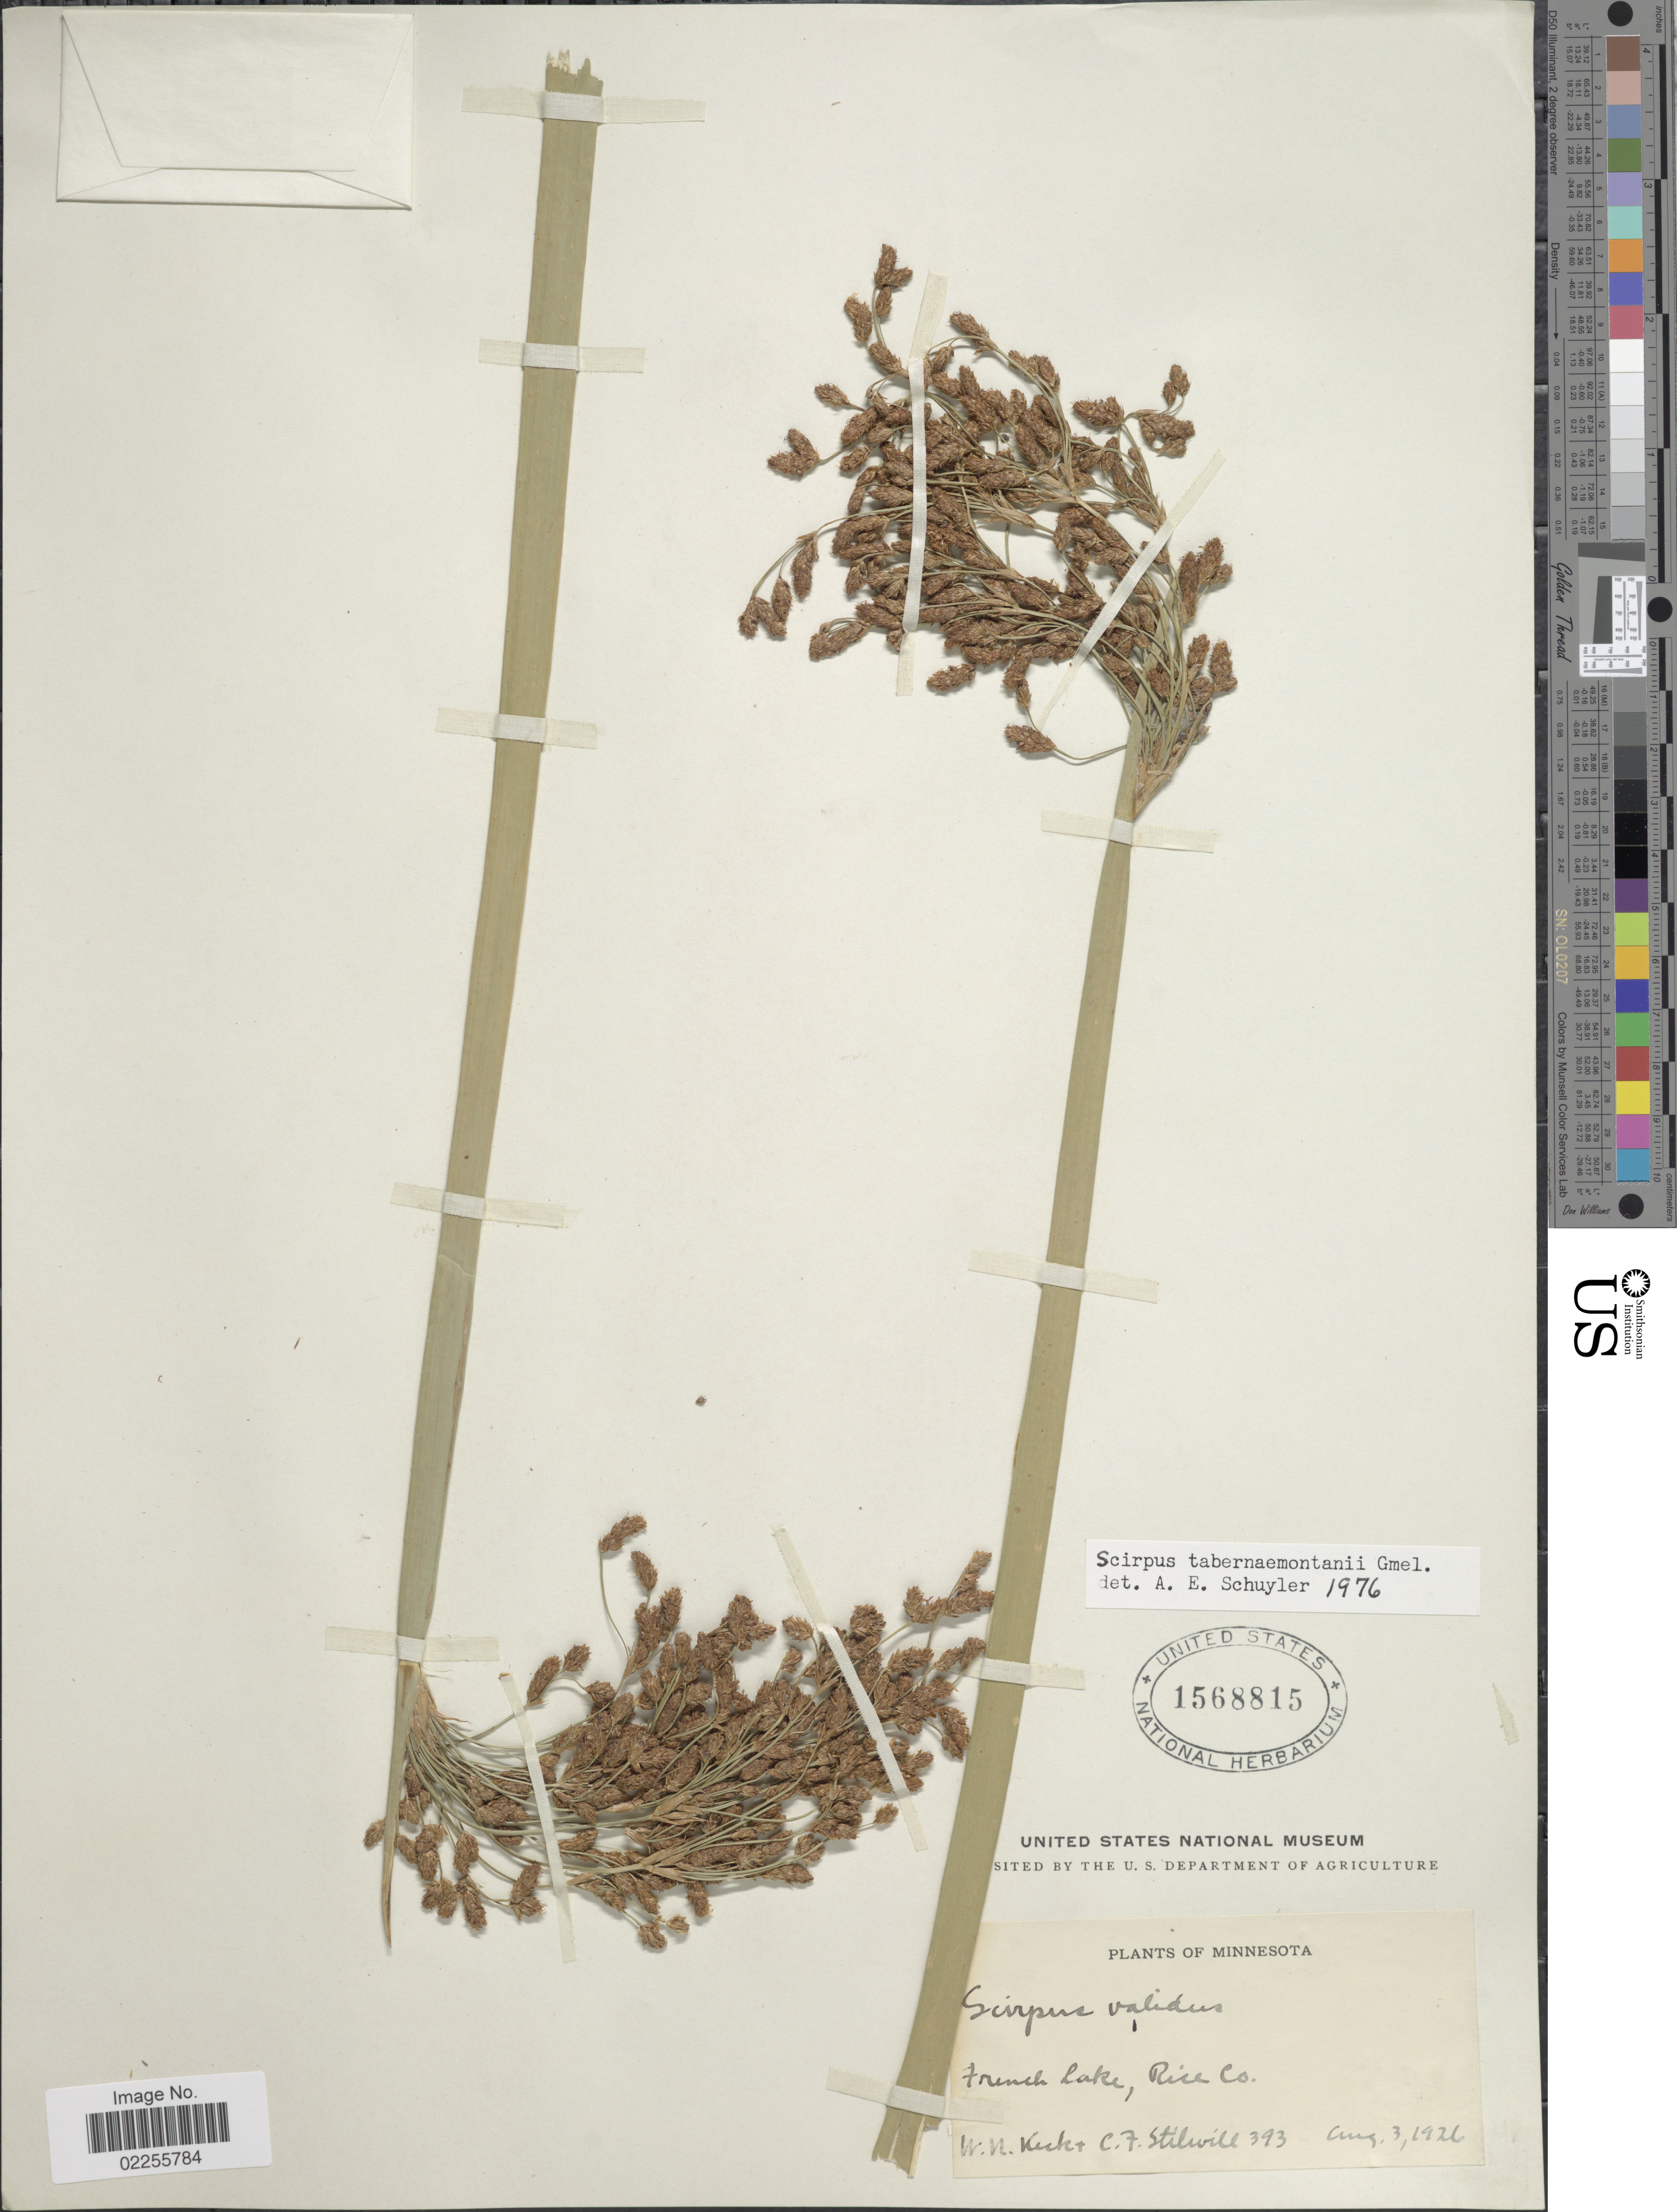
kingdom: Plantae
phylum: Tracheophyta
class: Liliopsida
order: Poales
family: Cyperaceae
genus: Schoenoplectus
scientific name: Schoenoplectus tabernaemontani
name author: (C.C. Gmel.) Palla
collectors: W. Keck & C. Stilwill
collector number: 393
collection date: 1926-08-03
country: United States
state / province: Minnesota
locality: French Lake, Rice Co.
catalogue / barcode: US 1568815